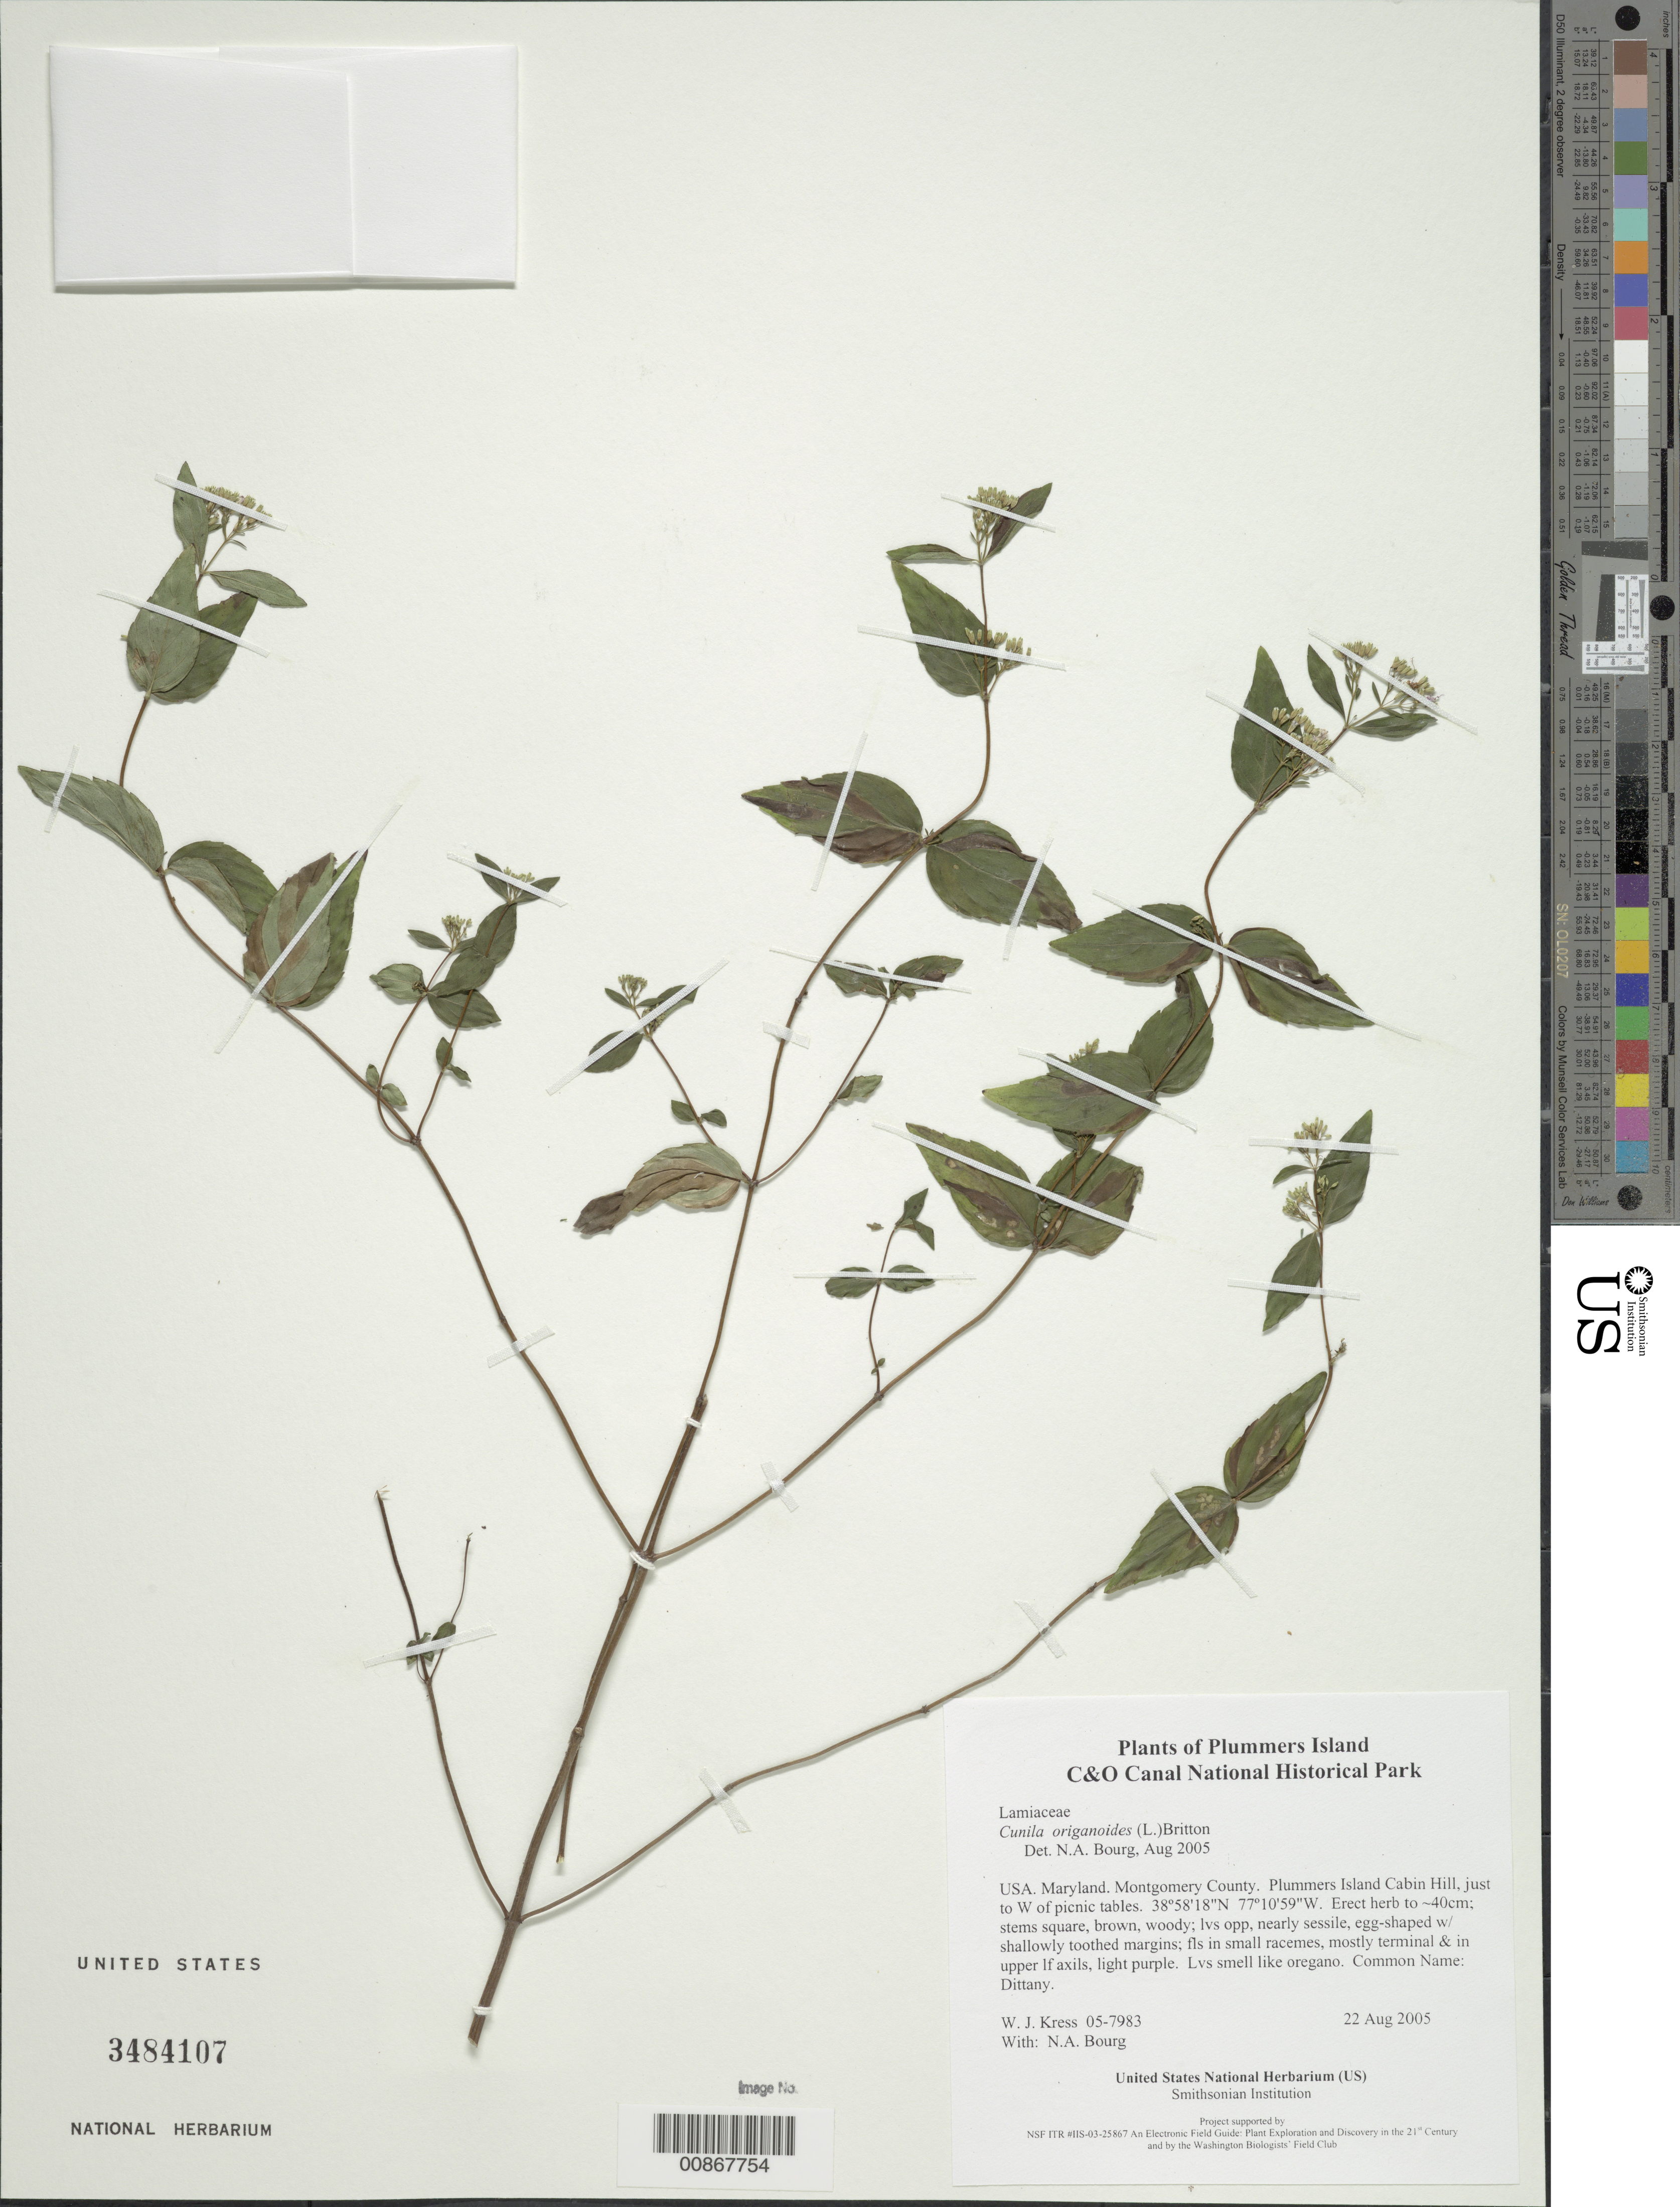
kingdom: Plantae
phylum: Tracheophyta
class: Magnoliopsida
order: Lamiales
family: Lamiaceae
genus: Cunila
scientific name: Cunila origanoides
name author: (L.) Britton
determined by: Bourg, N. A.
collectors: W. J. Kress & N. A. Bourg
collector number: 05-7983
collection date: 2005-08-22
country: United States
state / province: Maryland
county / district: Montgomery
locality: Chesapeake and Ohio Canal National Historical Park, Plummers Island Cabin Hill, just to W of picnic tables.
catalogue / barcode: US 3484107